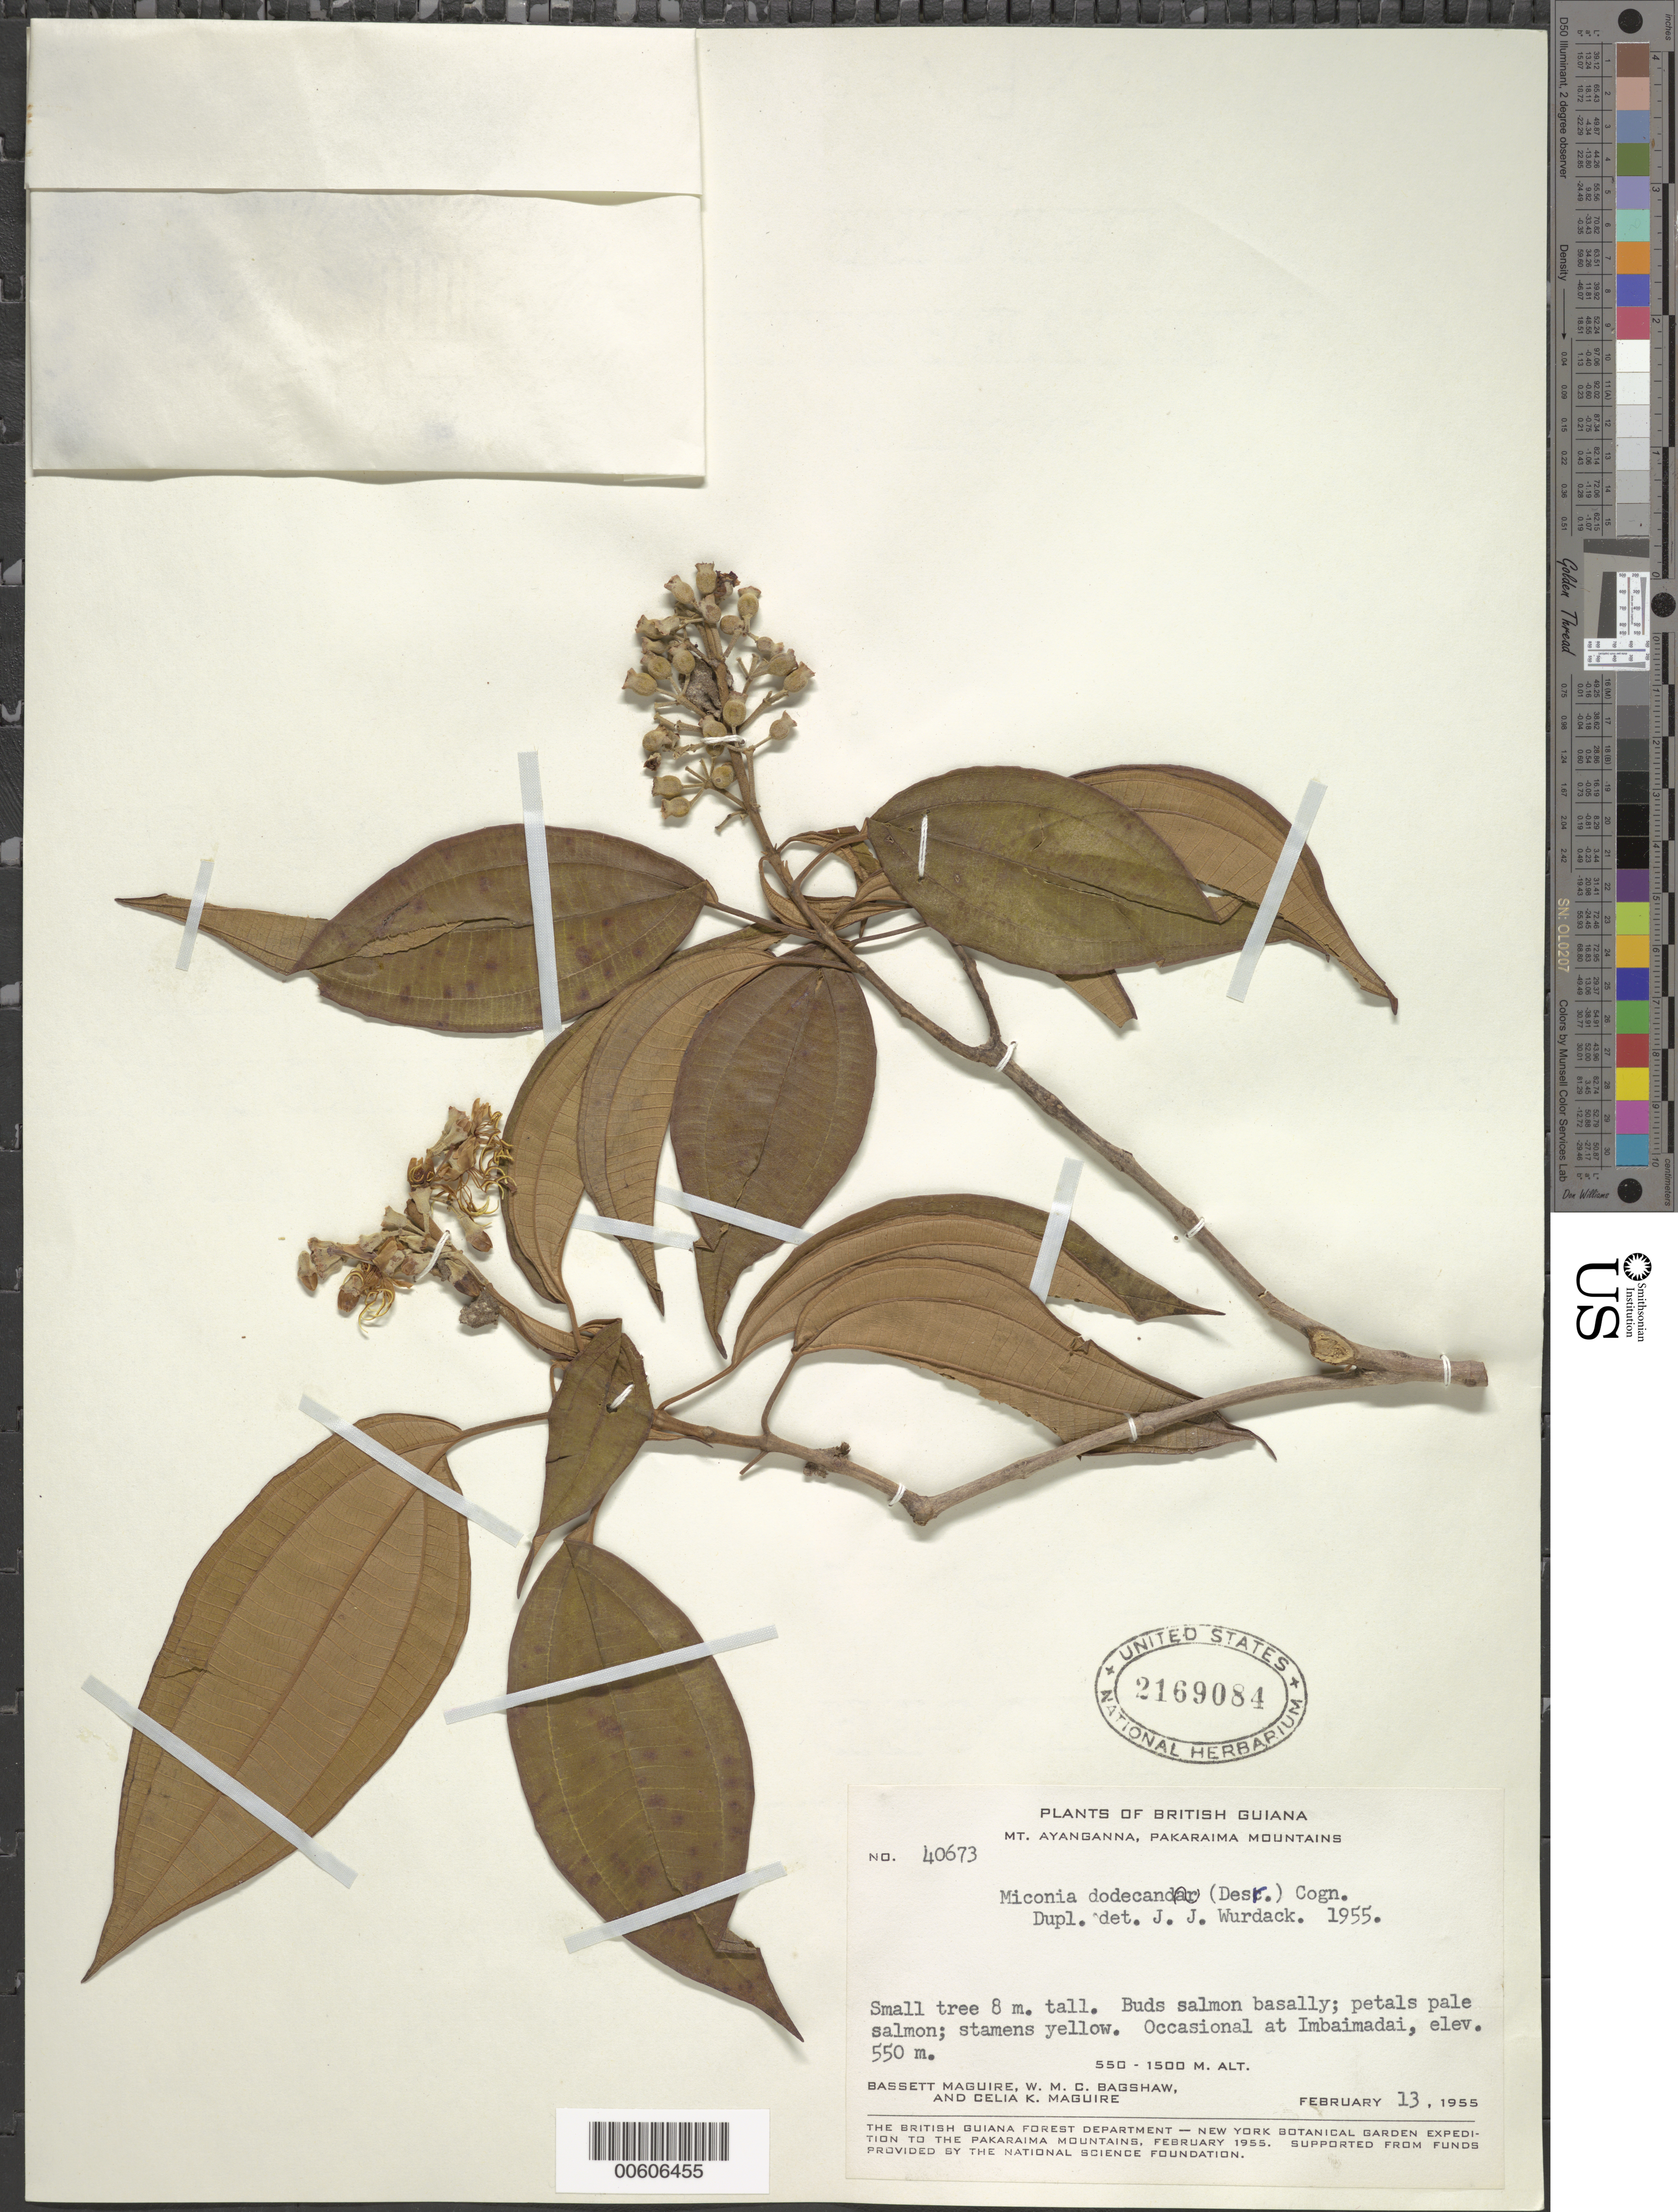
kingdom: Plantae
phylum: Tracheophyta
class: Magnoliopsida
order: Myrtales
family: Melastomataceae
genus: Miconia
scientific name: Miconia dodecandra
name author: Cogn.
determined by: Wurdack, John J., (US), US (UNITED STATES)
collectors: B. Maguire, W. Bagshaw & C. K. Maguire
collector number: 40673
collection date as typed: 13-Feb-55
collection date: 1955-02-13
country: Guyana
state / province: Cuyuni-Mazaruni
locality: Imbaimadai, Pakaraima Mts., Upper Mazaruni River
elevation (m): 550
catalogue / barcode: US 2169084